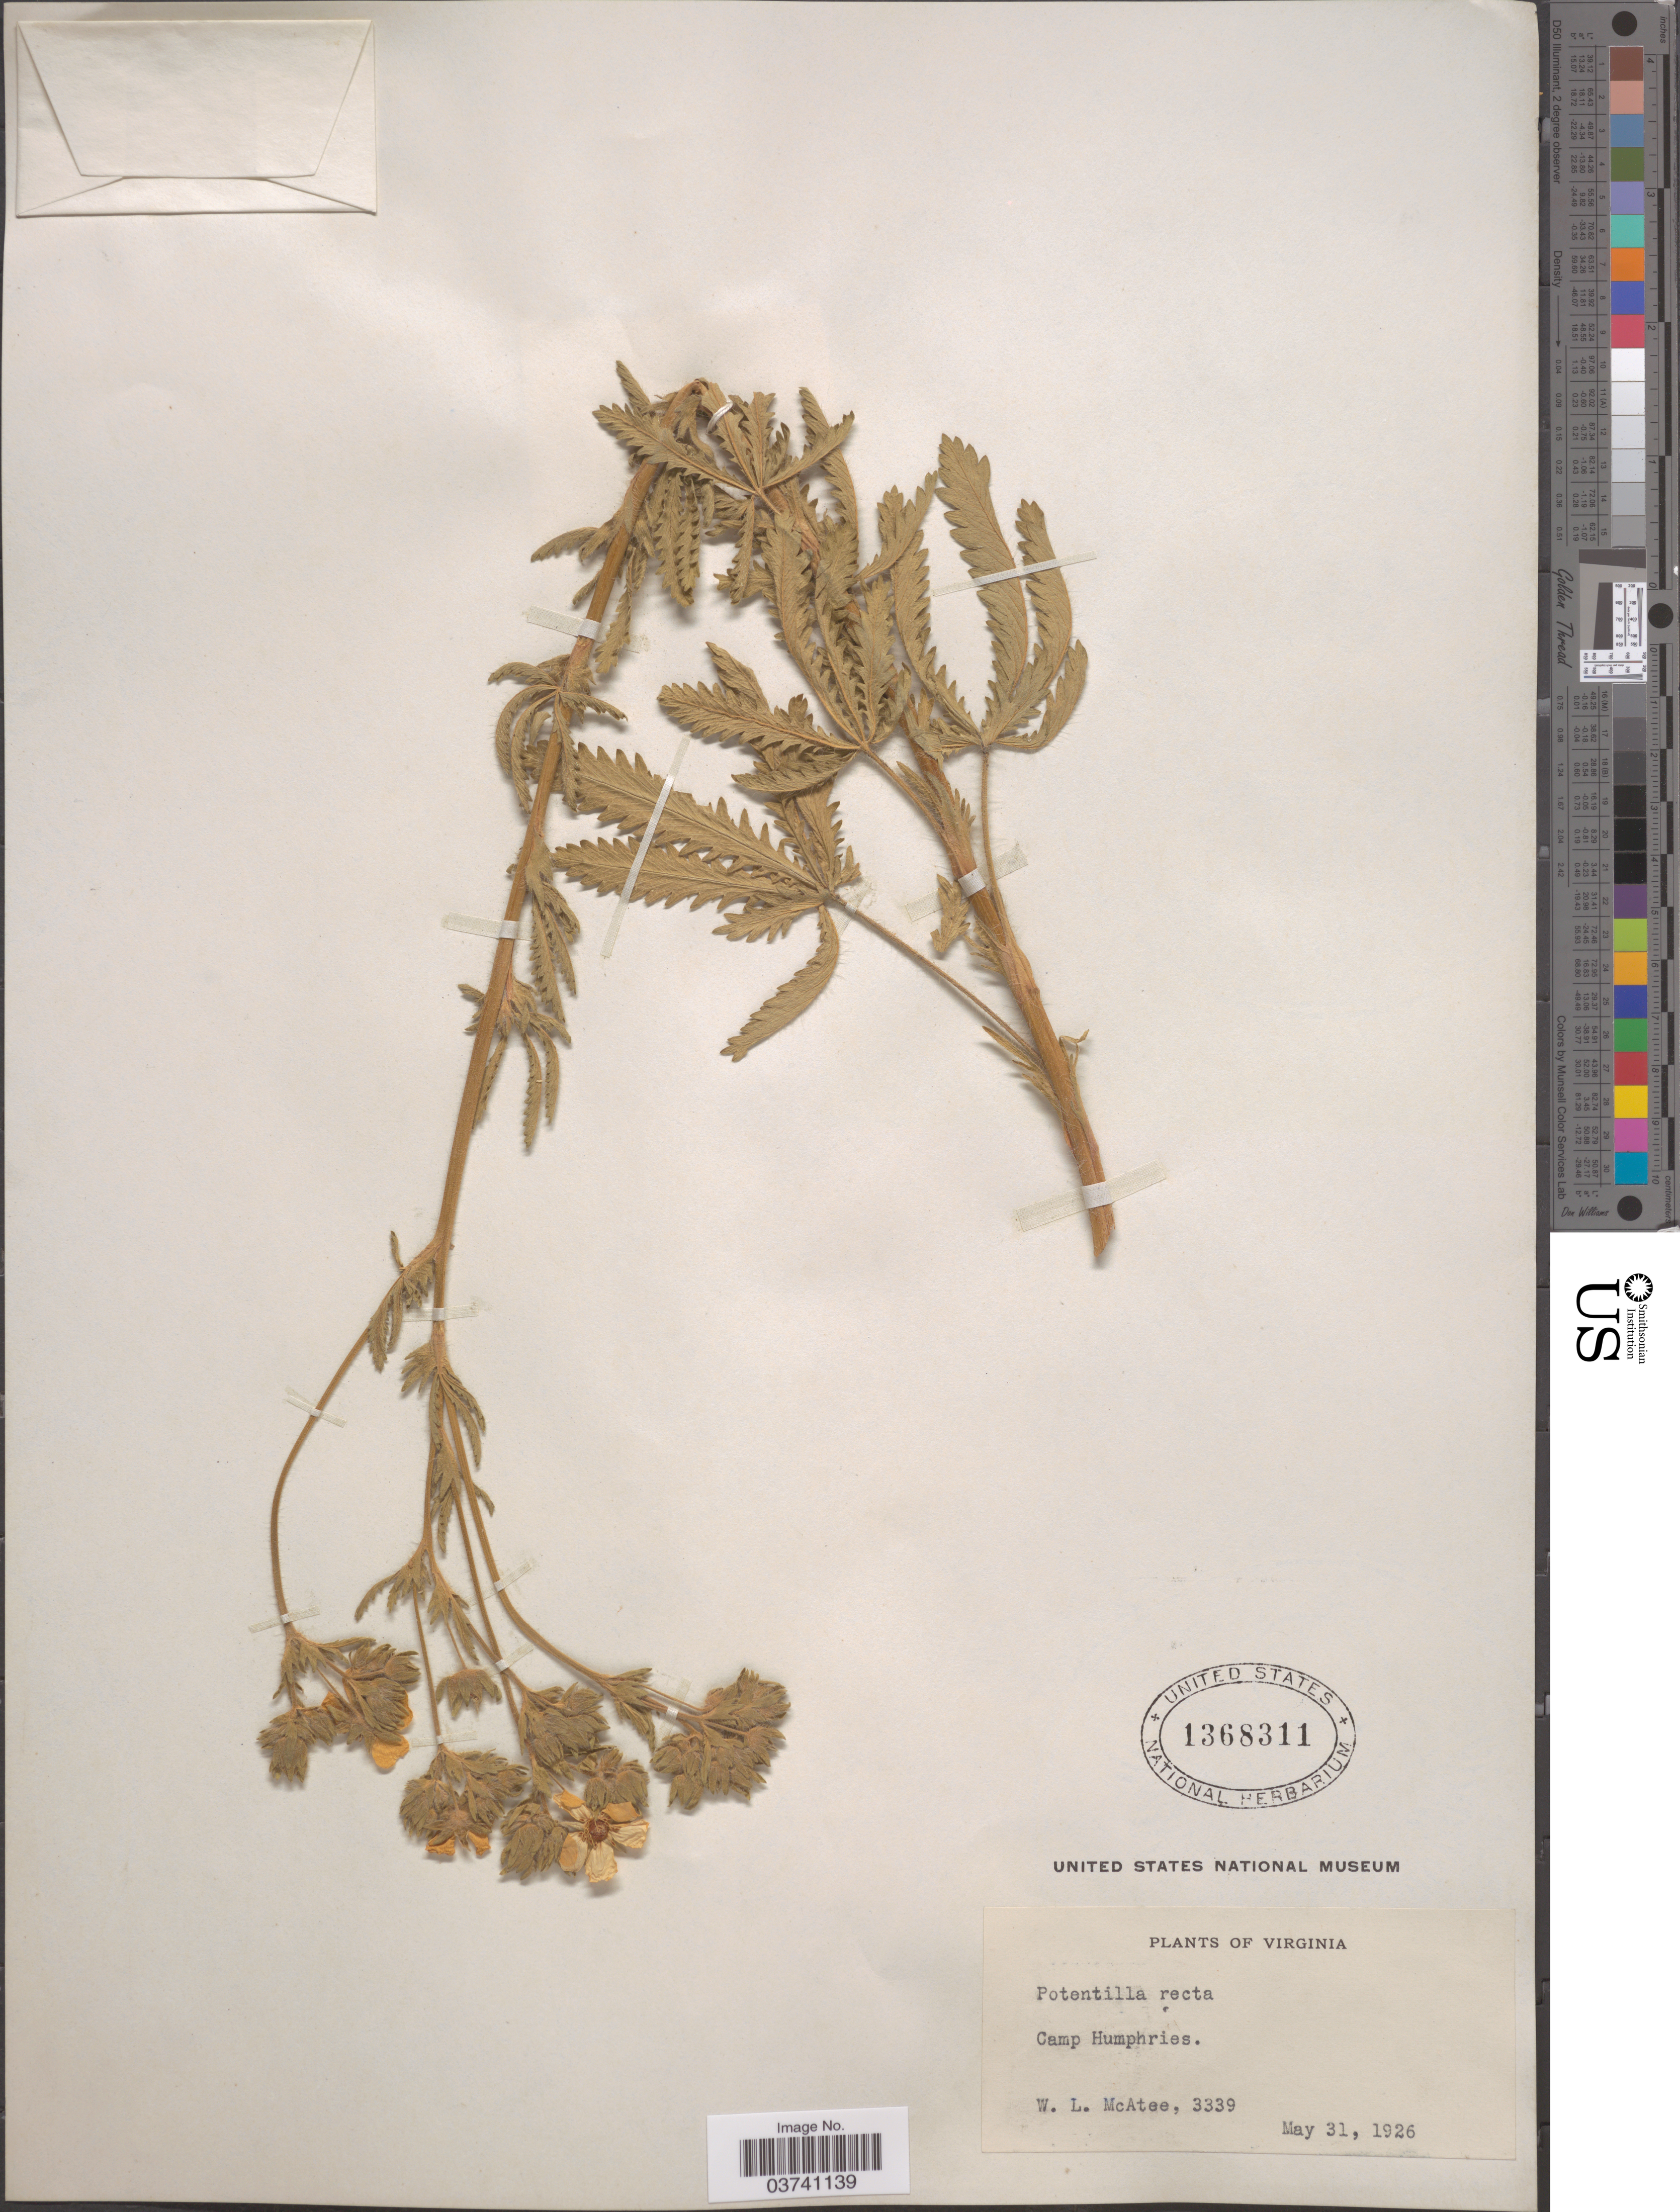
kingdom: Plantae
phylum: Tracheophyta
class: Magnoliopsida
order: Rosales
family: Rosaceae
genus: Potentilla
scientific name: Potentilla recta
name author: L.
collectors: W. McAtee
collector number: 3339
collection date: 1926-05-31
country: United States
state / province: Virginia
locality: Camp Humphries.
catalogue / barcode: US 1368311